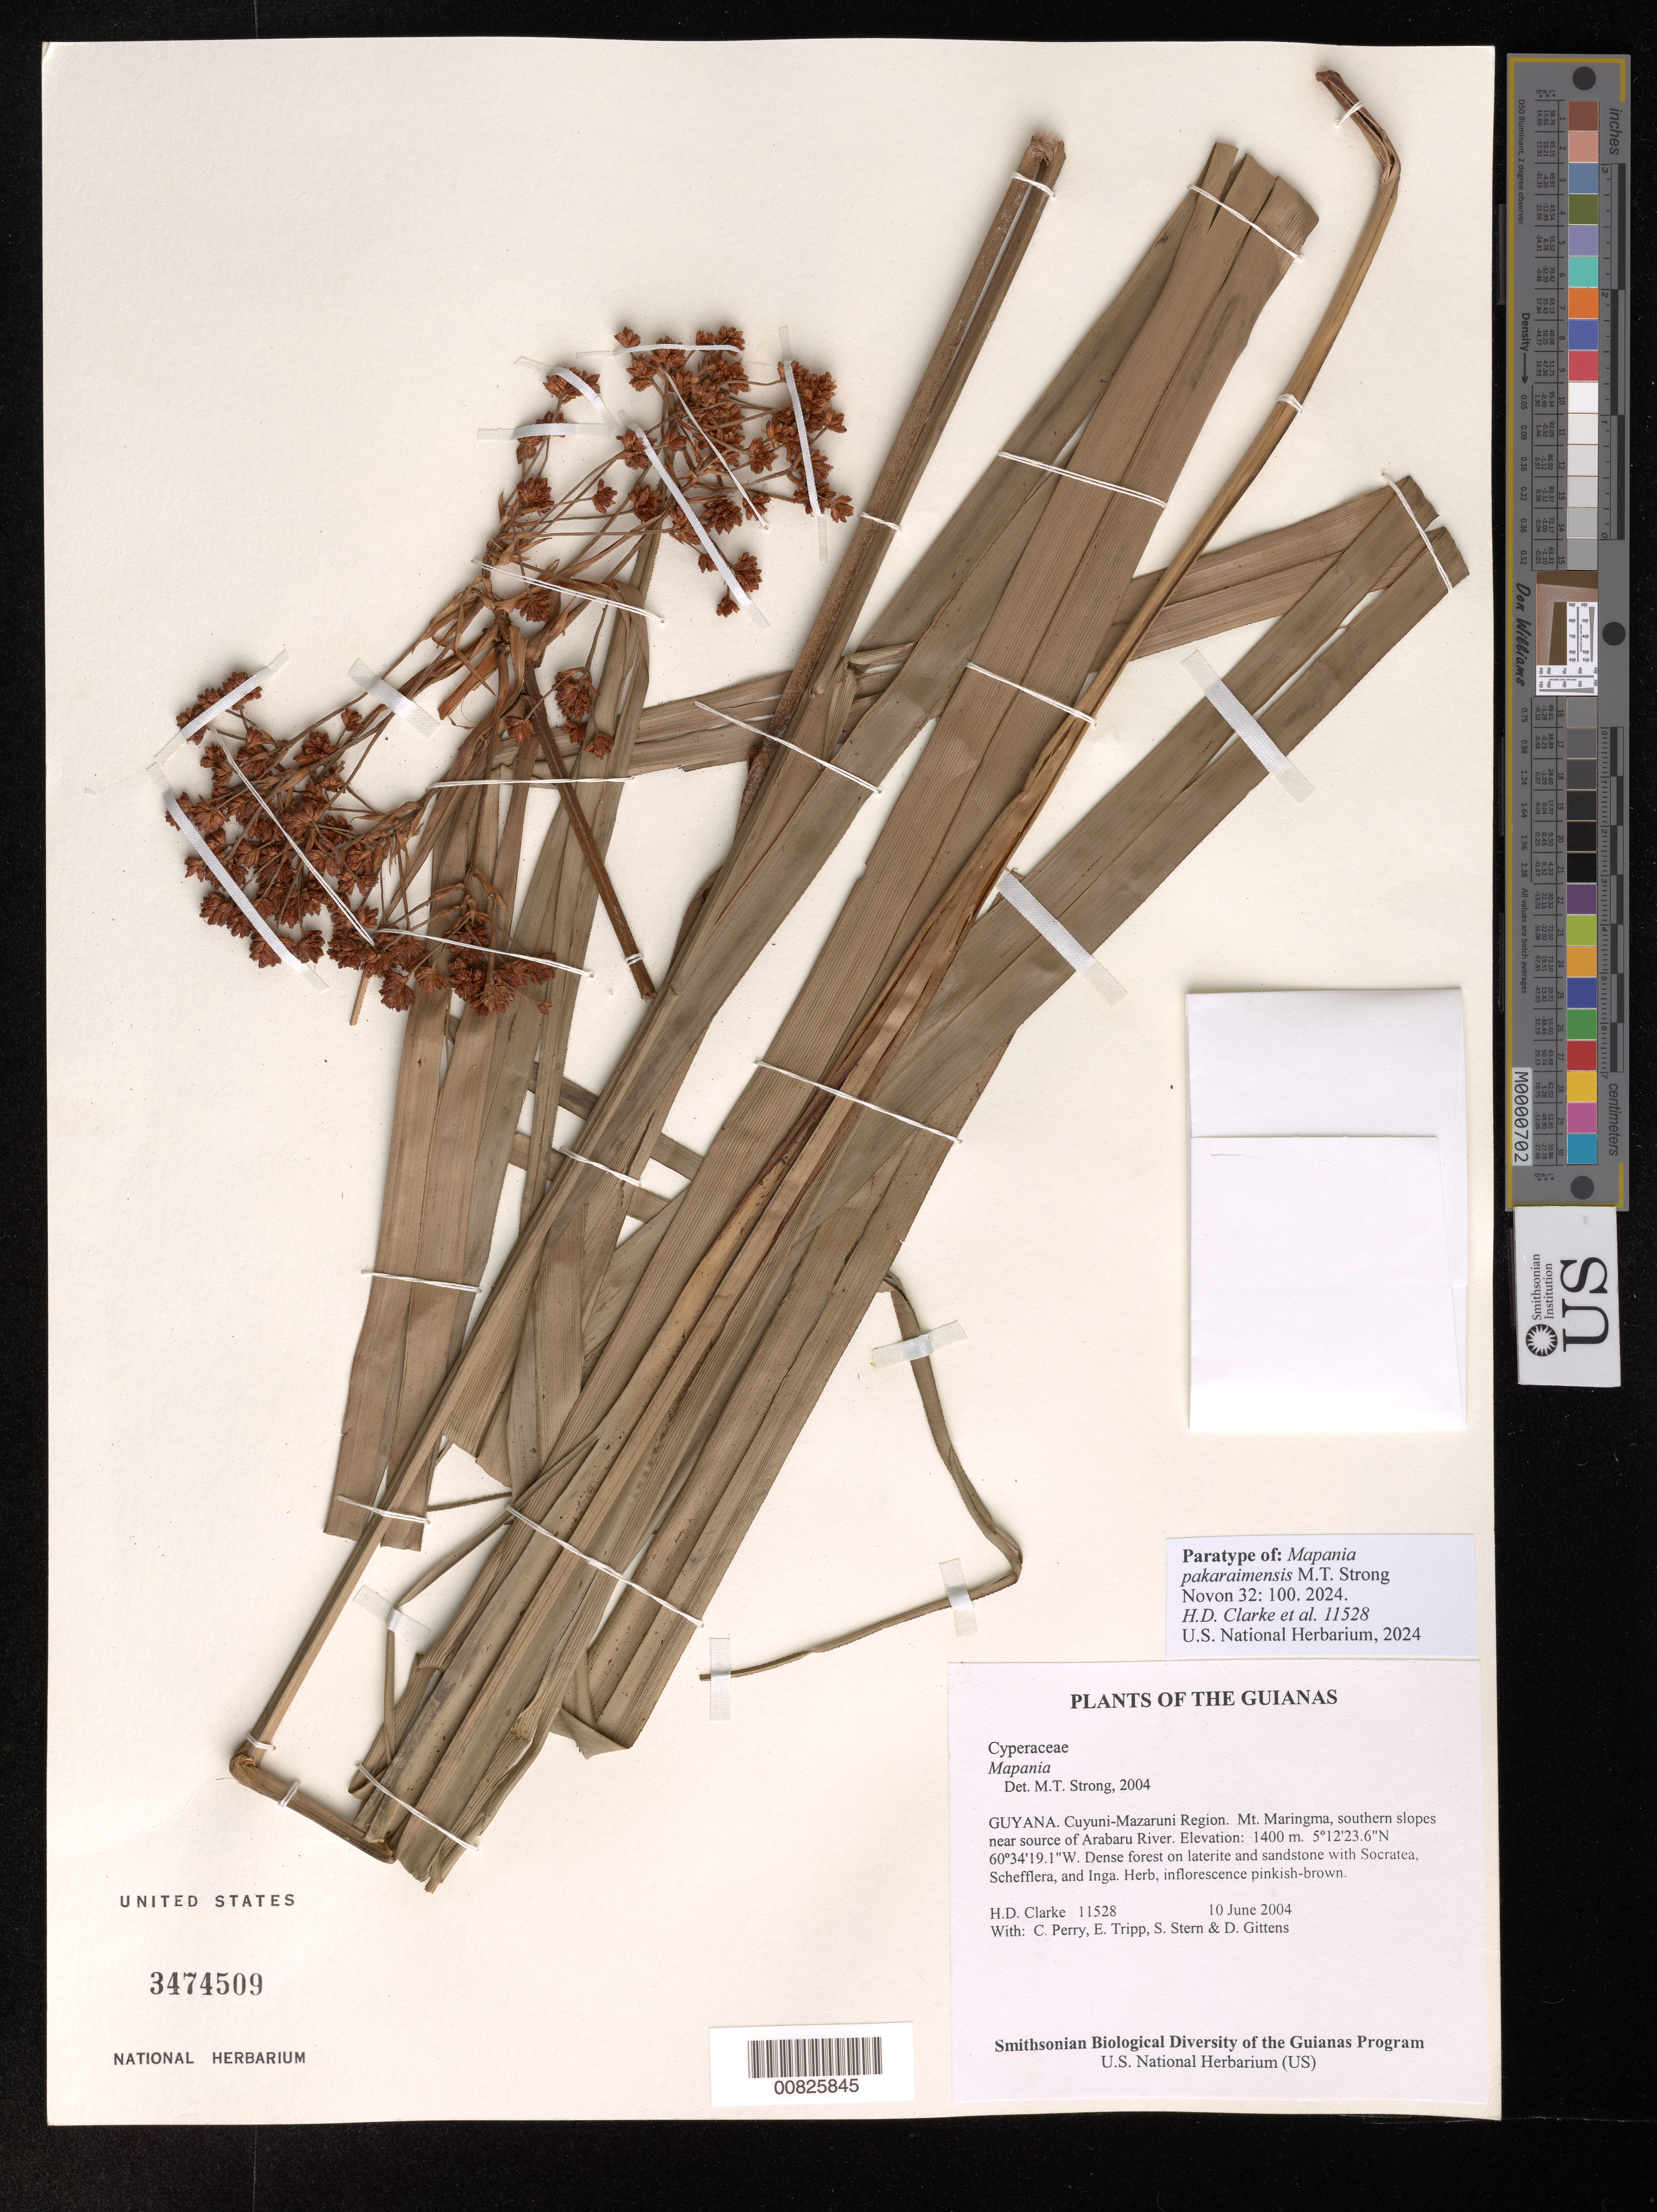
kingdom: Plantae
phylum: Tracheophyta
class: Liliopsida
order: Poales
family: Cyperaceae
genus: Mapania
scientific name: Mapania pakaraimensis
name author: M.T. Strong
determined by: Strong, Mark T., (BOT), Smithsonian Institution - National Museum of Natural History (UNITED STATES)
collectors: H. D. Clarke, C. Perry, E. Tripp, S. R. Stern & D. Gittens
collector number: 11528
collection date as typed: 10 June 2004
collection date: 2004-06-10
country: Guyana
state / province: Cuyuni-Mazaruni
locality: Mt. Maringma, southern slopes near source of Arabaru River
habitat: Dense forest on laterite and sandstone with Socratea, Schefflera, and Inga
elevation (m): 1400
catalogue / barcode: US 3474509